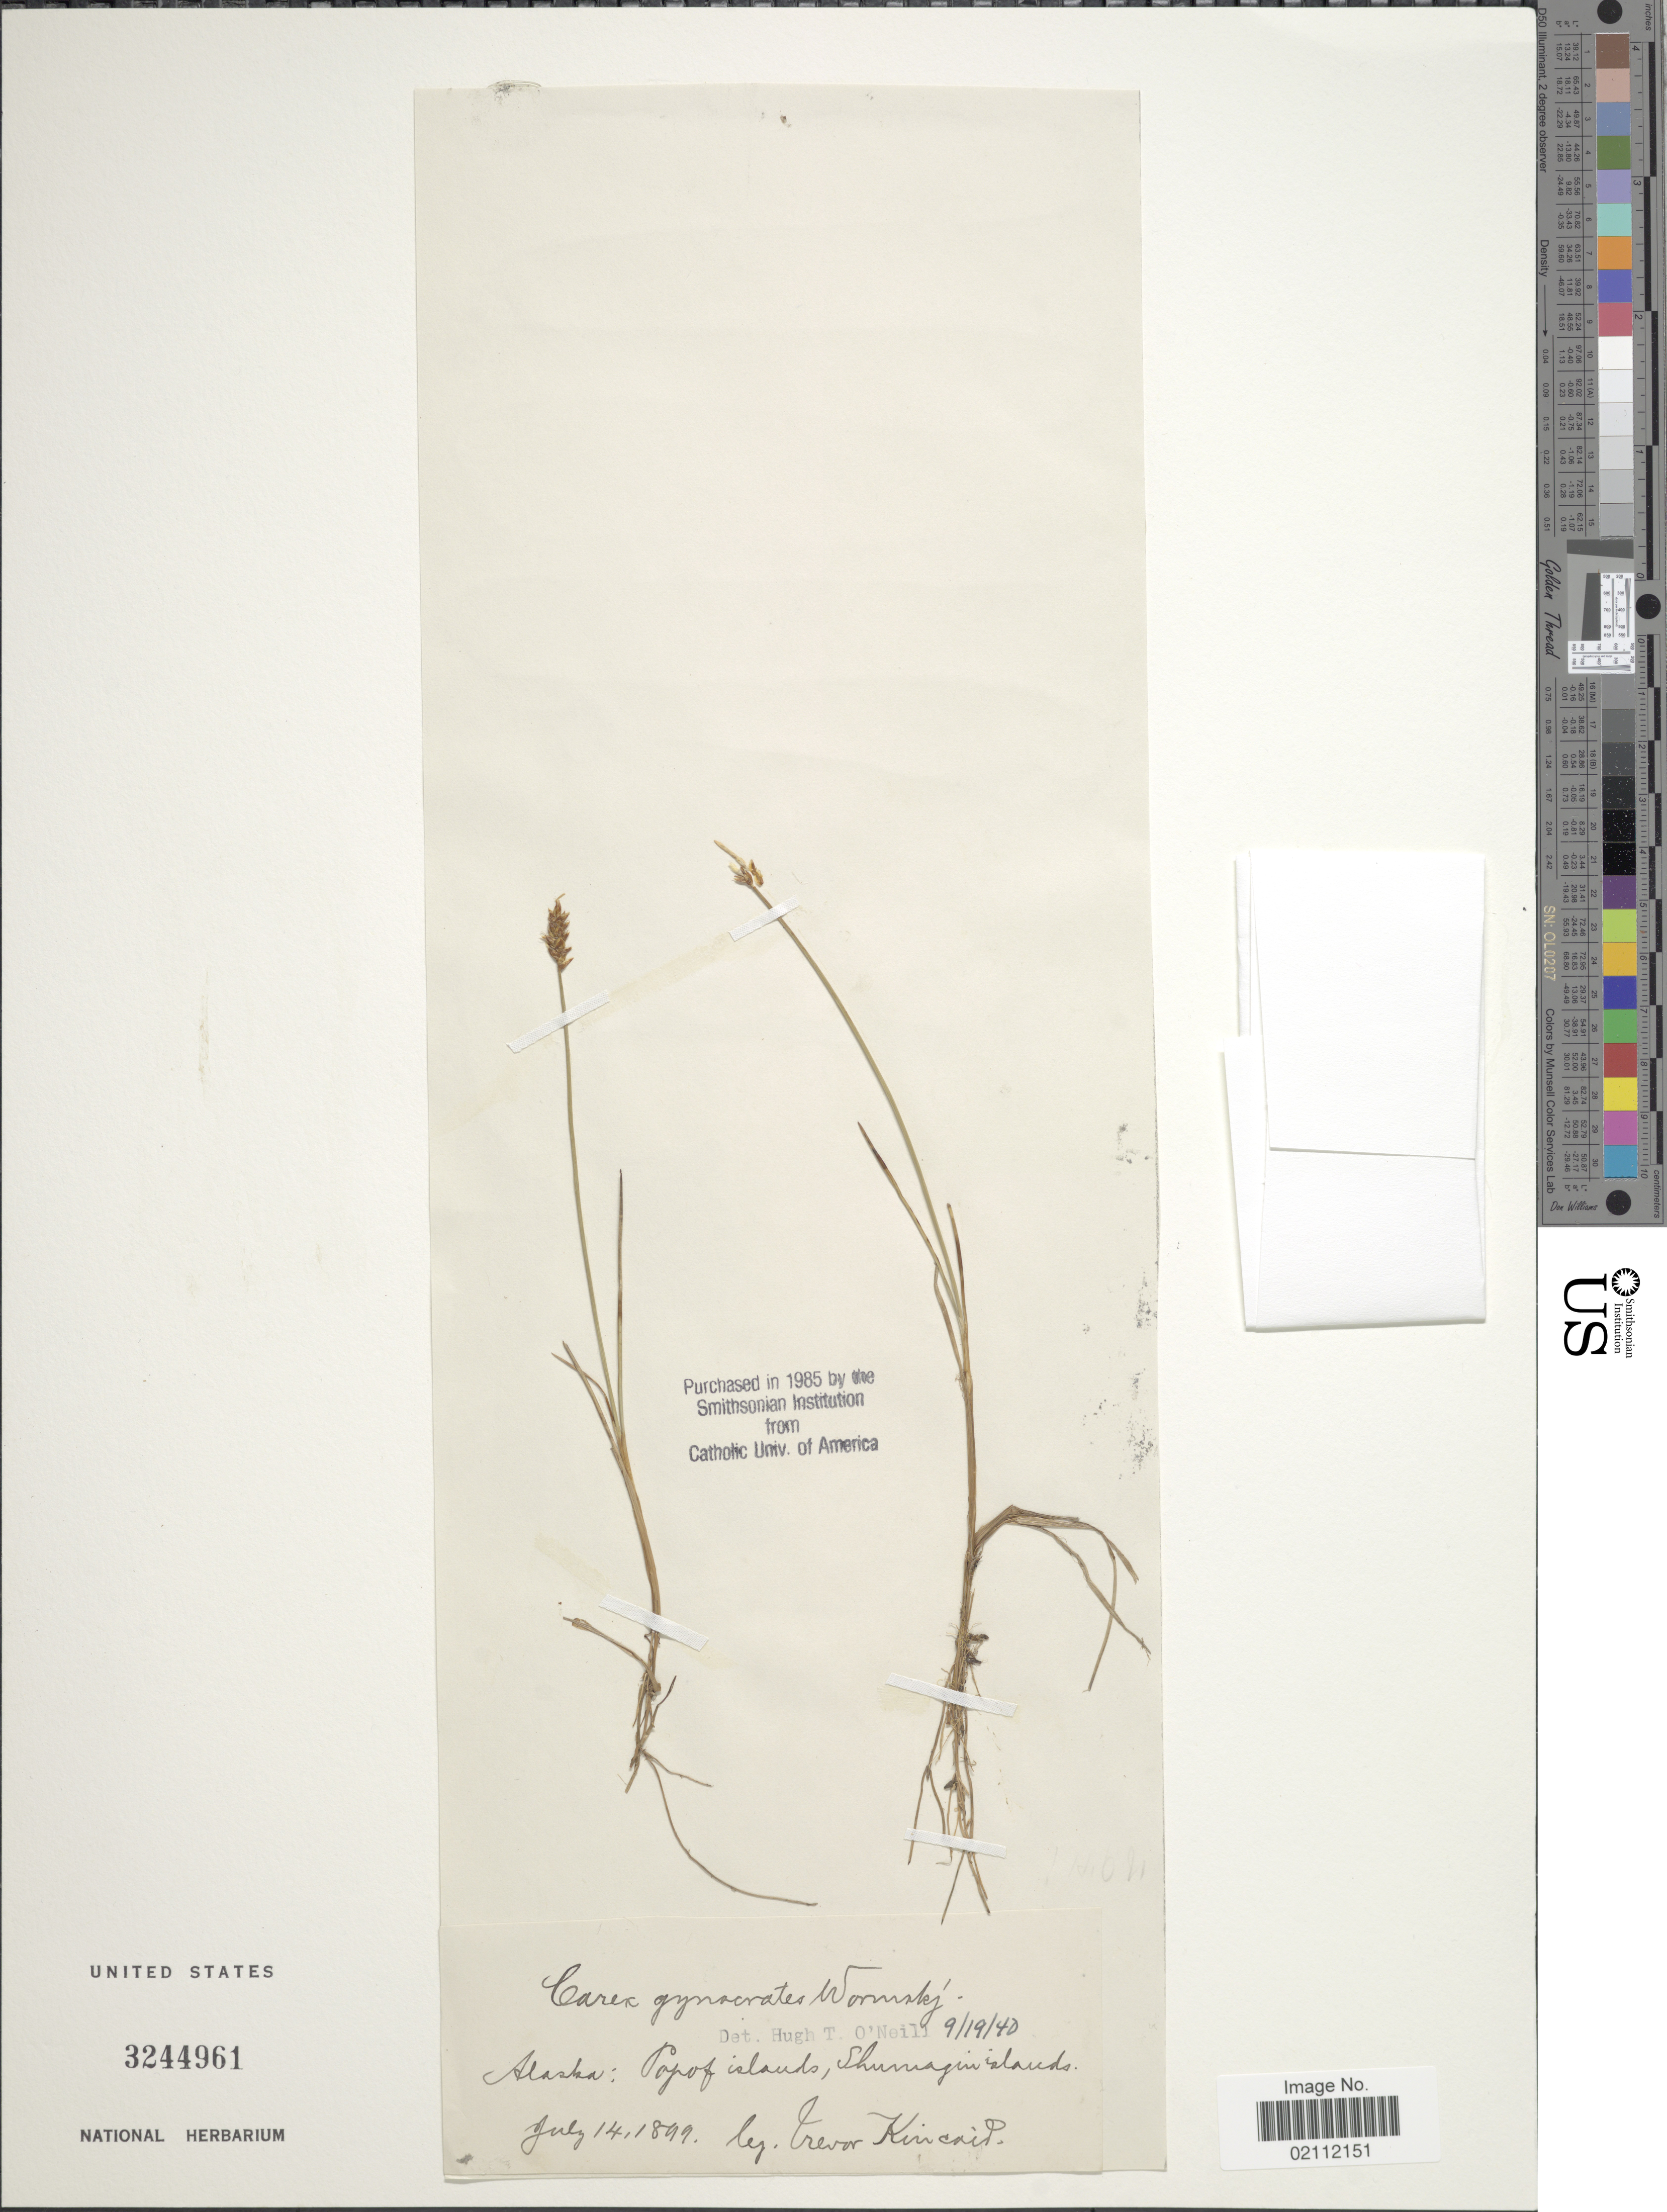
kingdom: Plantae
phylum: Tracheophyta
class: Liliopsida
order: Poales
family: Cyperaceae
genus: Carex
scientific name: Carex nardina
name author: (Hornem.) Fr.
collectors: T. C. Kincaid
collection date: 1899-07-14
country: United States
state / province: Alaska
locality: Topof islands, Shumagin islands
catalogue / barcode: US 3244961